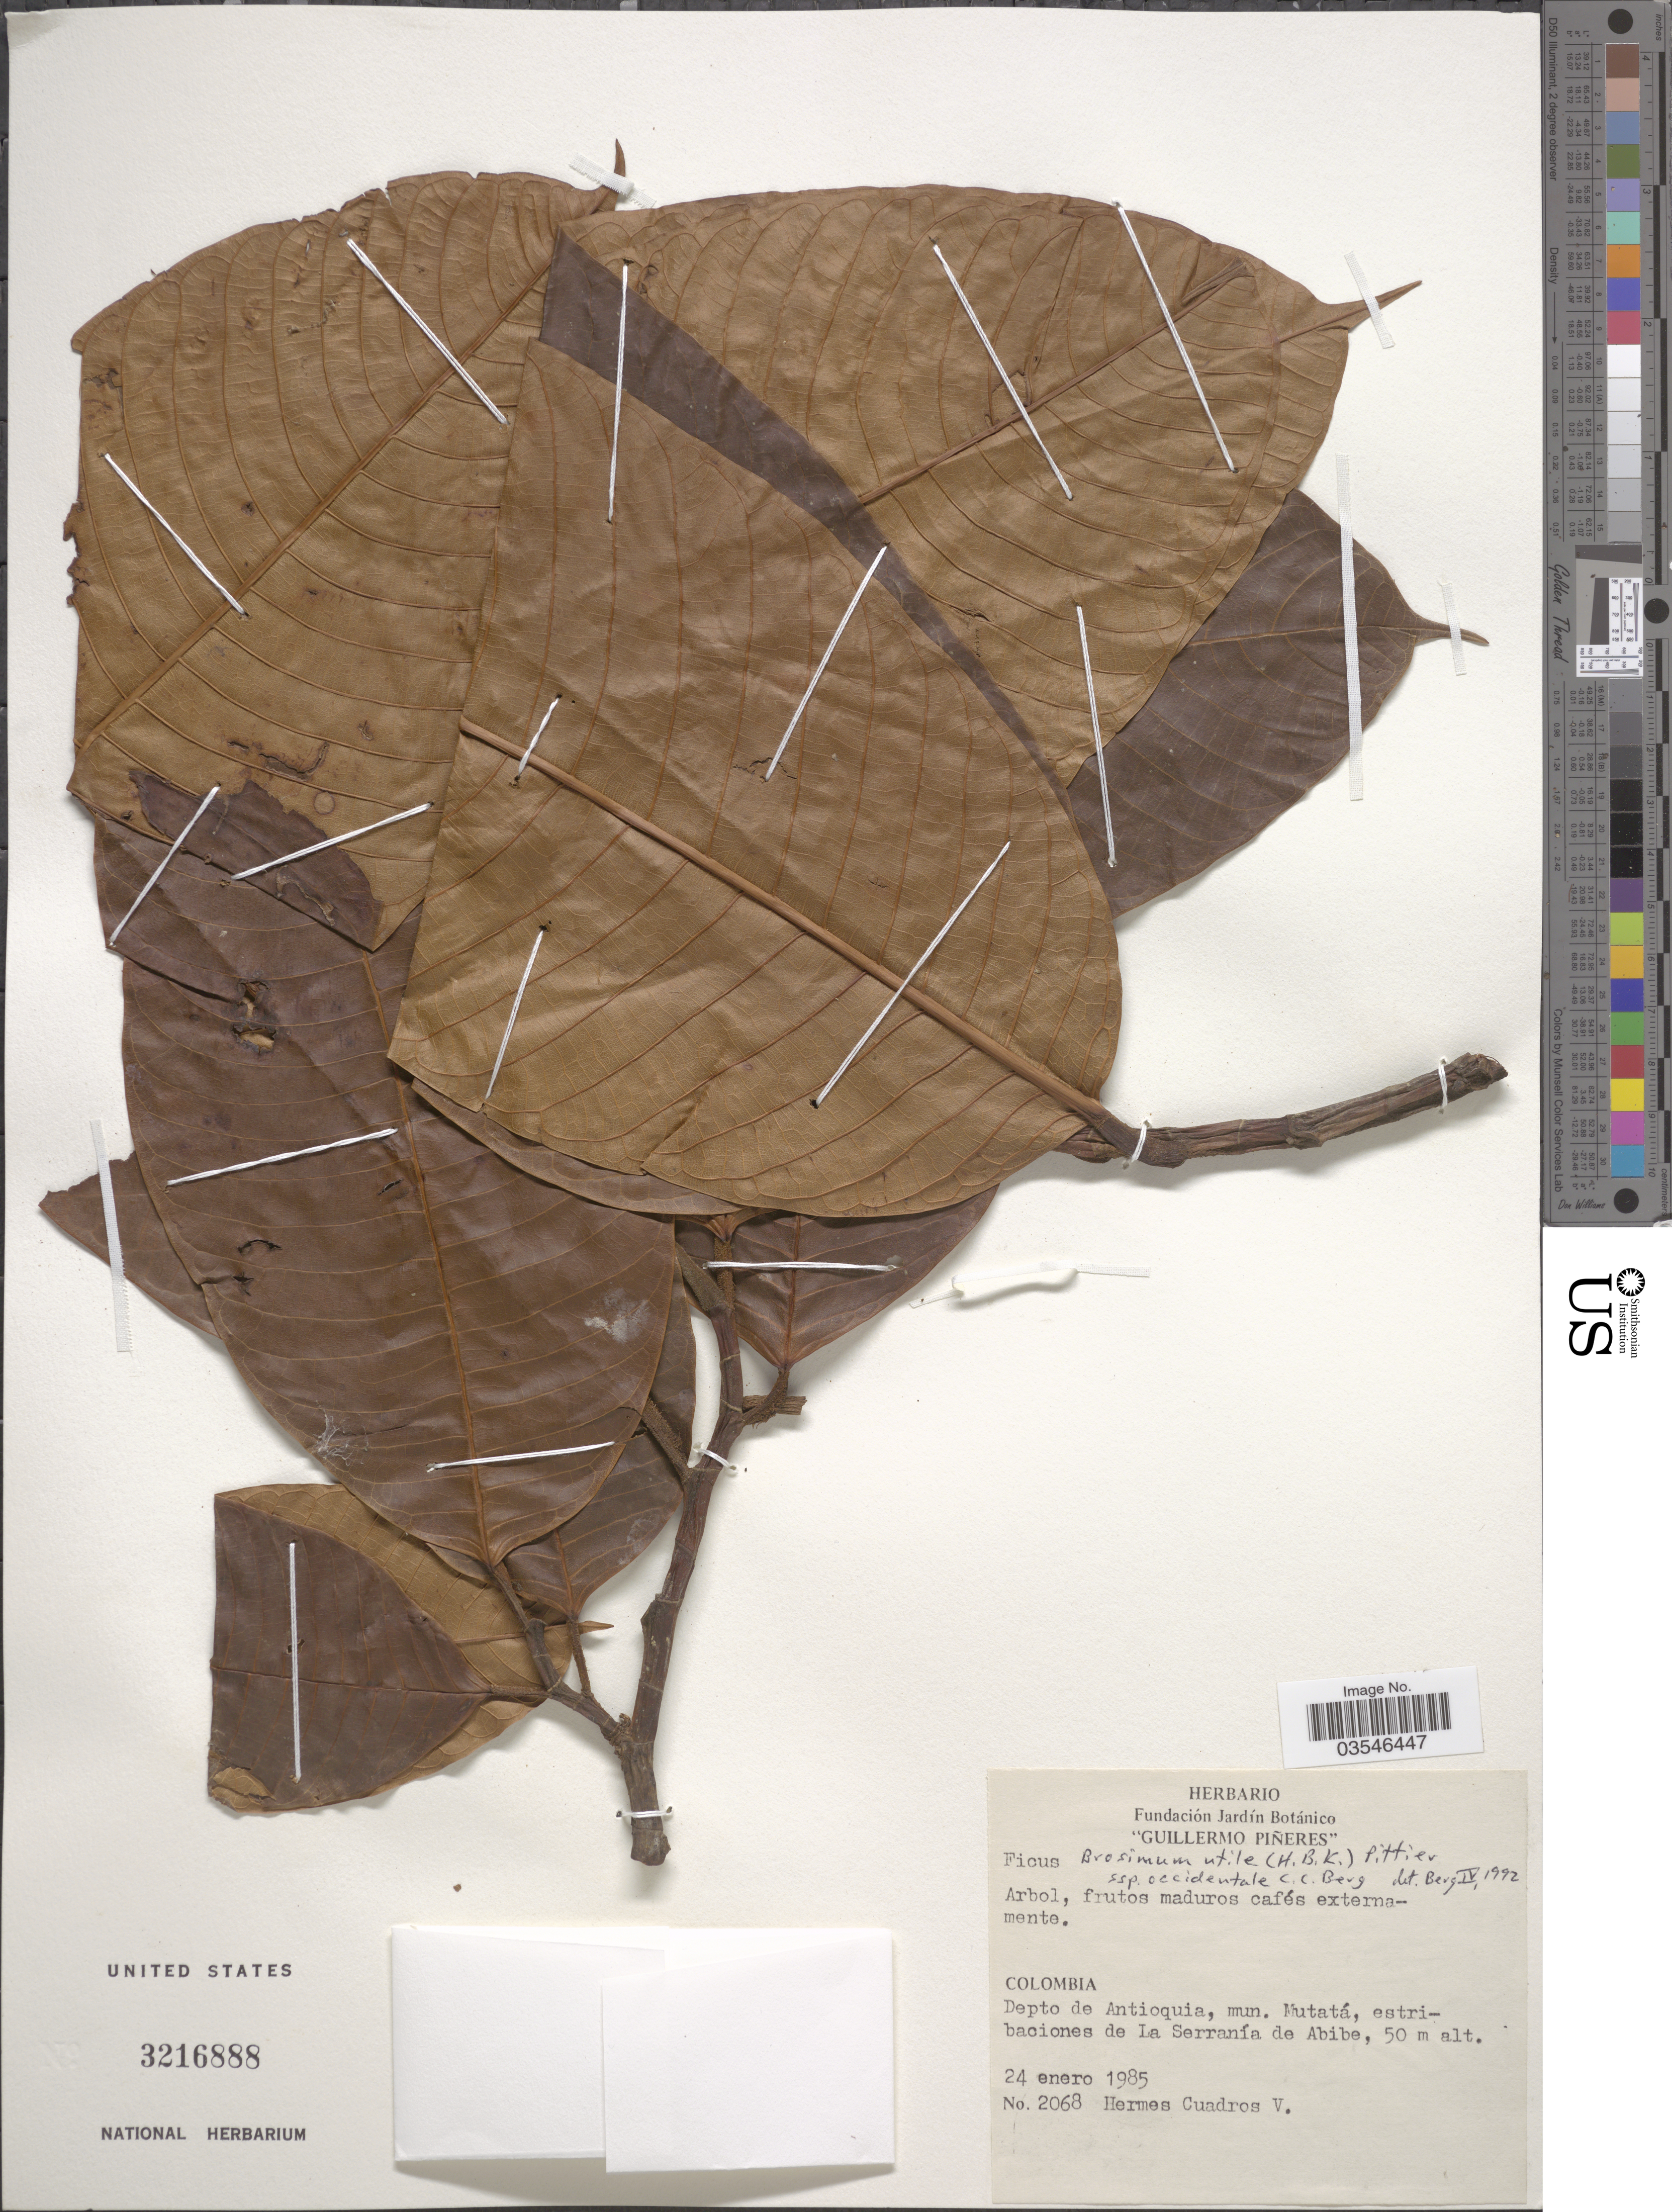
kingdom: Plantae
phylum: Tracheophyta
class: Magnoliopsida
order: Rosales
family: Moraceae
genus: Brosimum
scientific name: Brosimum utile subsp. occidentale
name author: C.C. Berg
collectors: H. Cuadros V.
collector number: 2068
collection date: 1985-01-24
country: Colombia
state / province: Antioquia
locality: Depto de Antioquia, mun, Mutatá, estribaciones de La Serranía de Abibe.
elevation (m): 50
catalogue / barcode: US 3216888